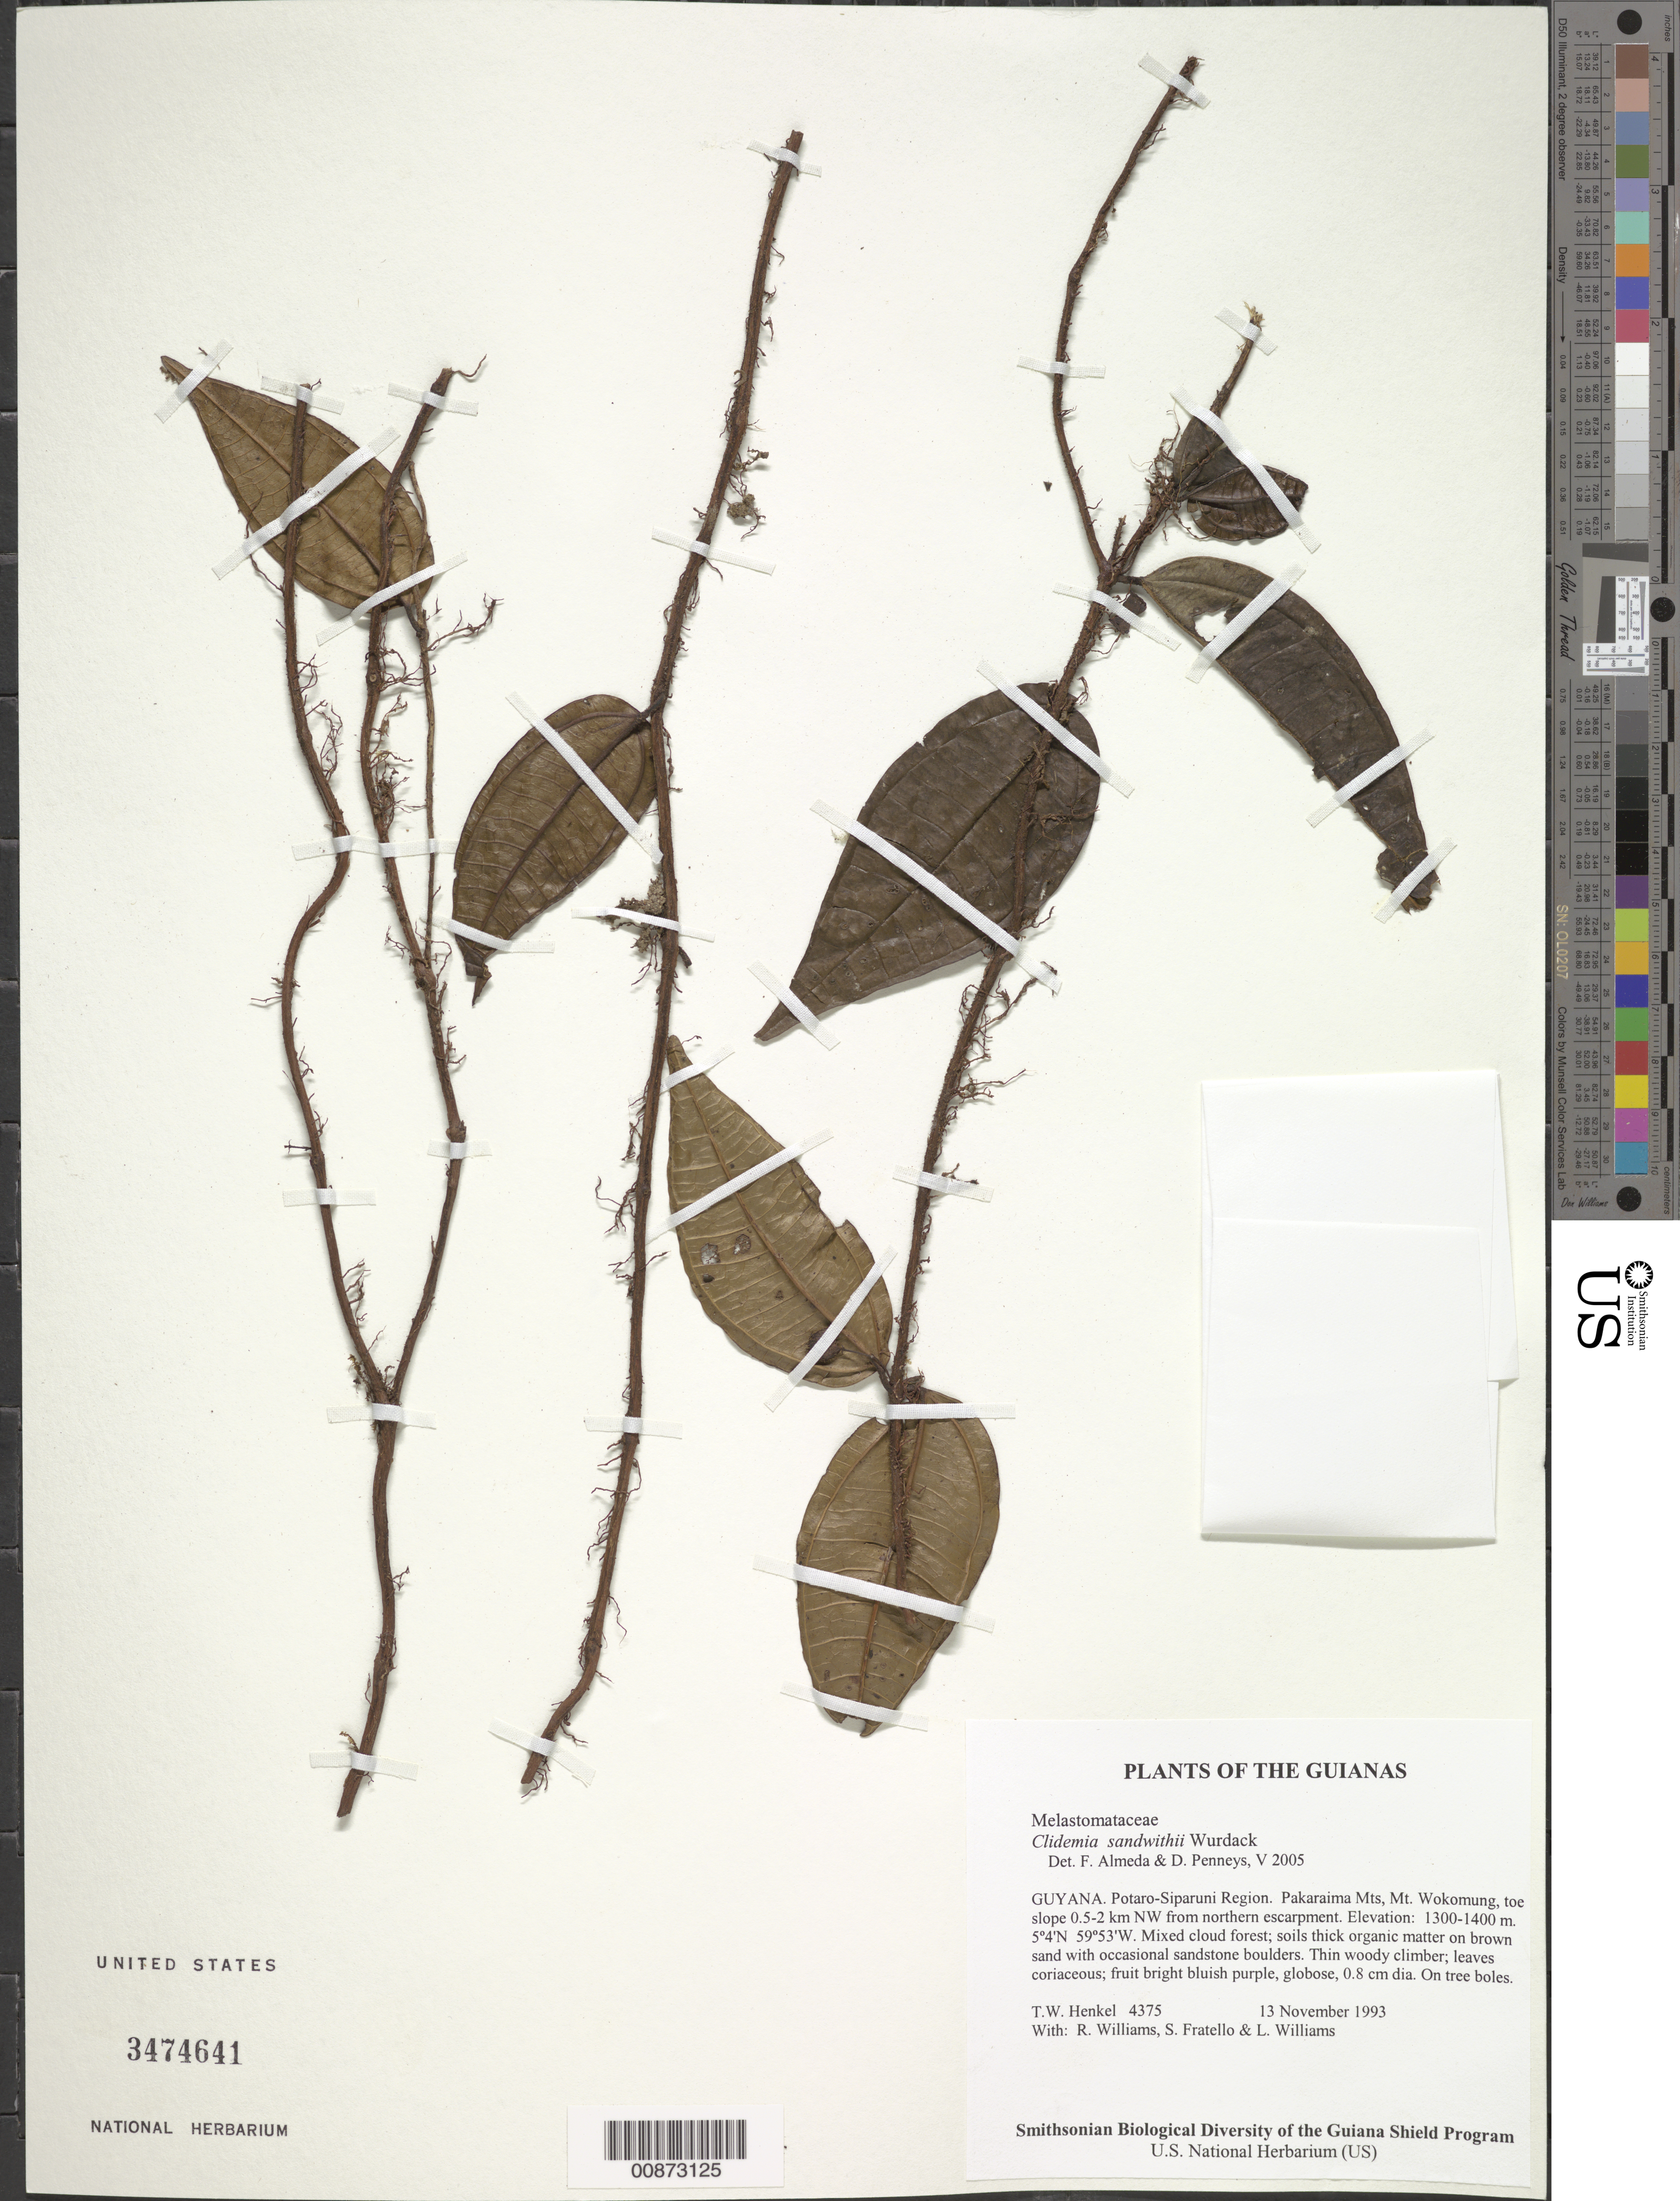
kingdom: Plantae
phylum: Tracheophyta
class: Magnoliopsida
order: Myrtales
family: Melastomataceae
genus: Clidemia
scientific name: Clidemia sandwithii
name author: Wurdack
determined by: Almeda, F.; Penneys, D. S.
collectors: T. Henkel, R. Williams, S. Fratello & L. Williams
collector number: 4375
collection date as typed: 13 November 1993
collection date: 1993-11-13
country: Guyana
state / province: Potaro-Siparuni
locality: Pakaraima Mts, Mt. Wokomung, toe slope 0.5-2 km NW from northern escarpment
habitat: Mixed cloud forest; soils thick organic matter on brown sand with occasional sandstone boulders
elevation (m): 1300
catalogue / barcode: US 3474641